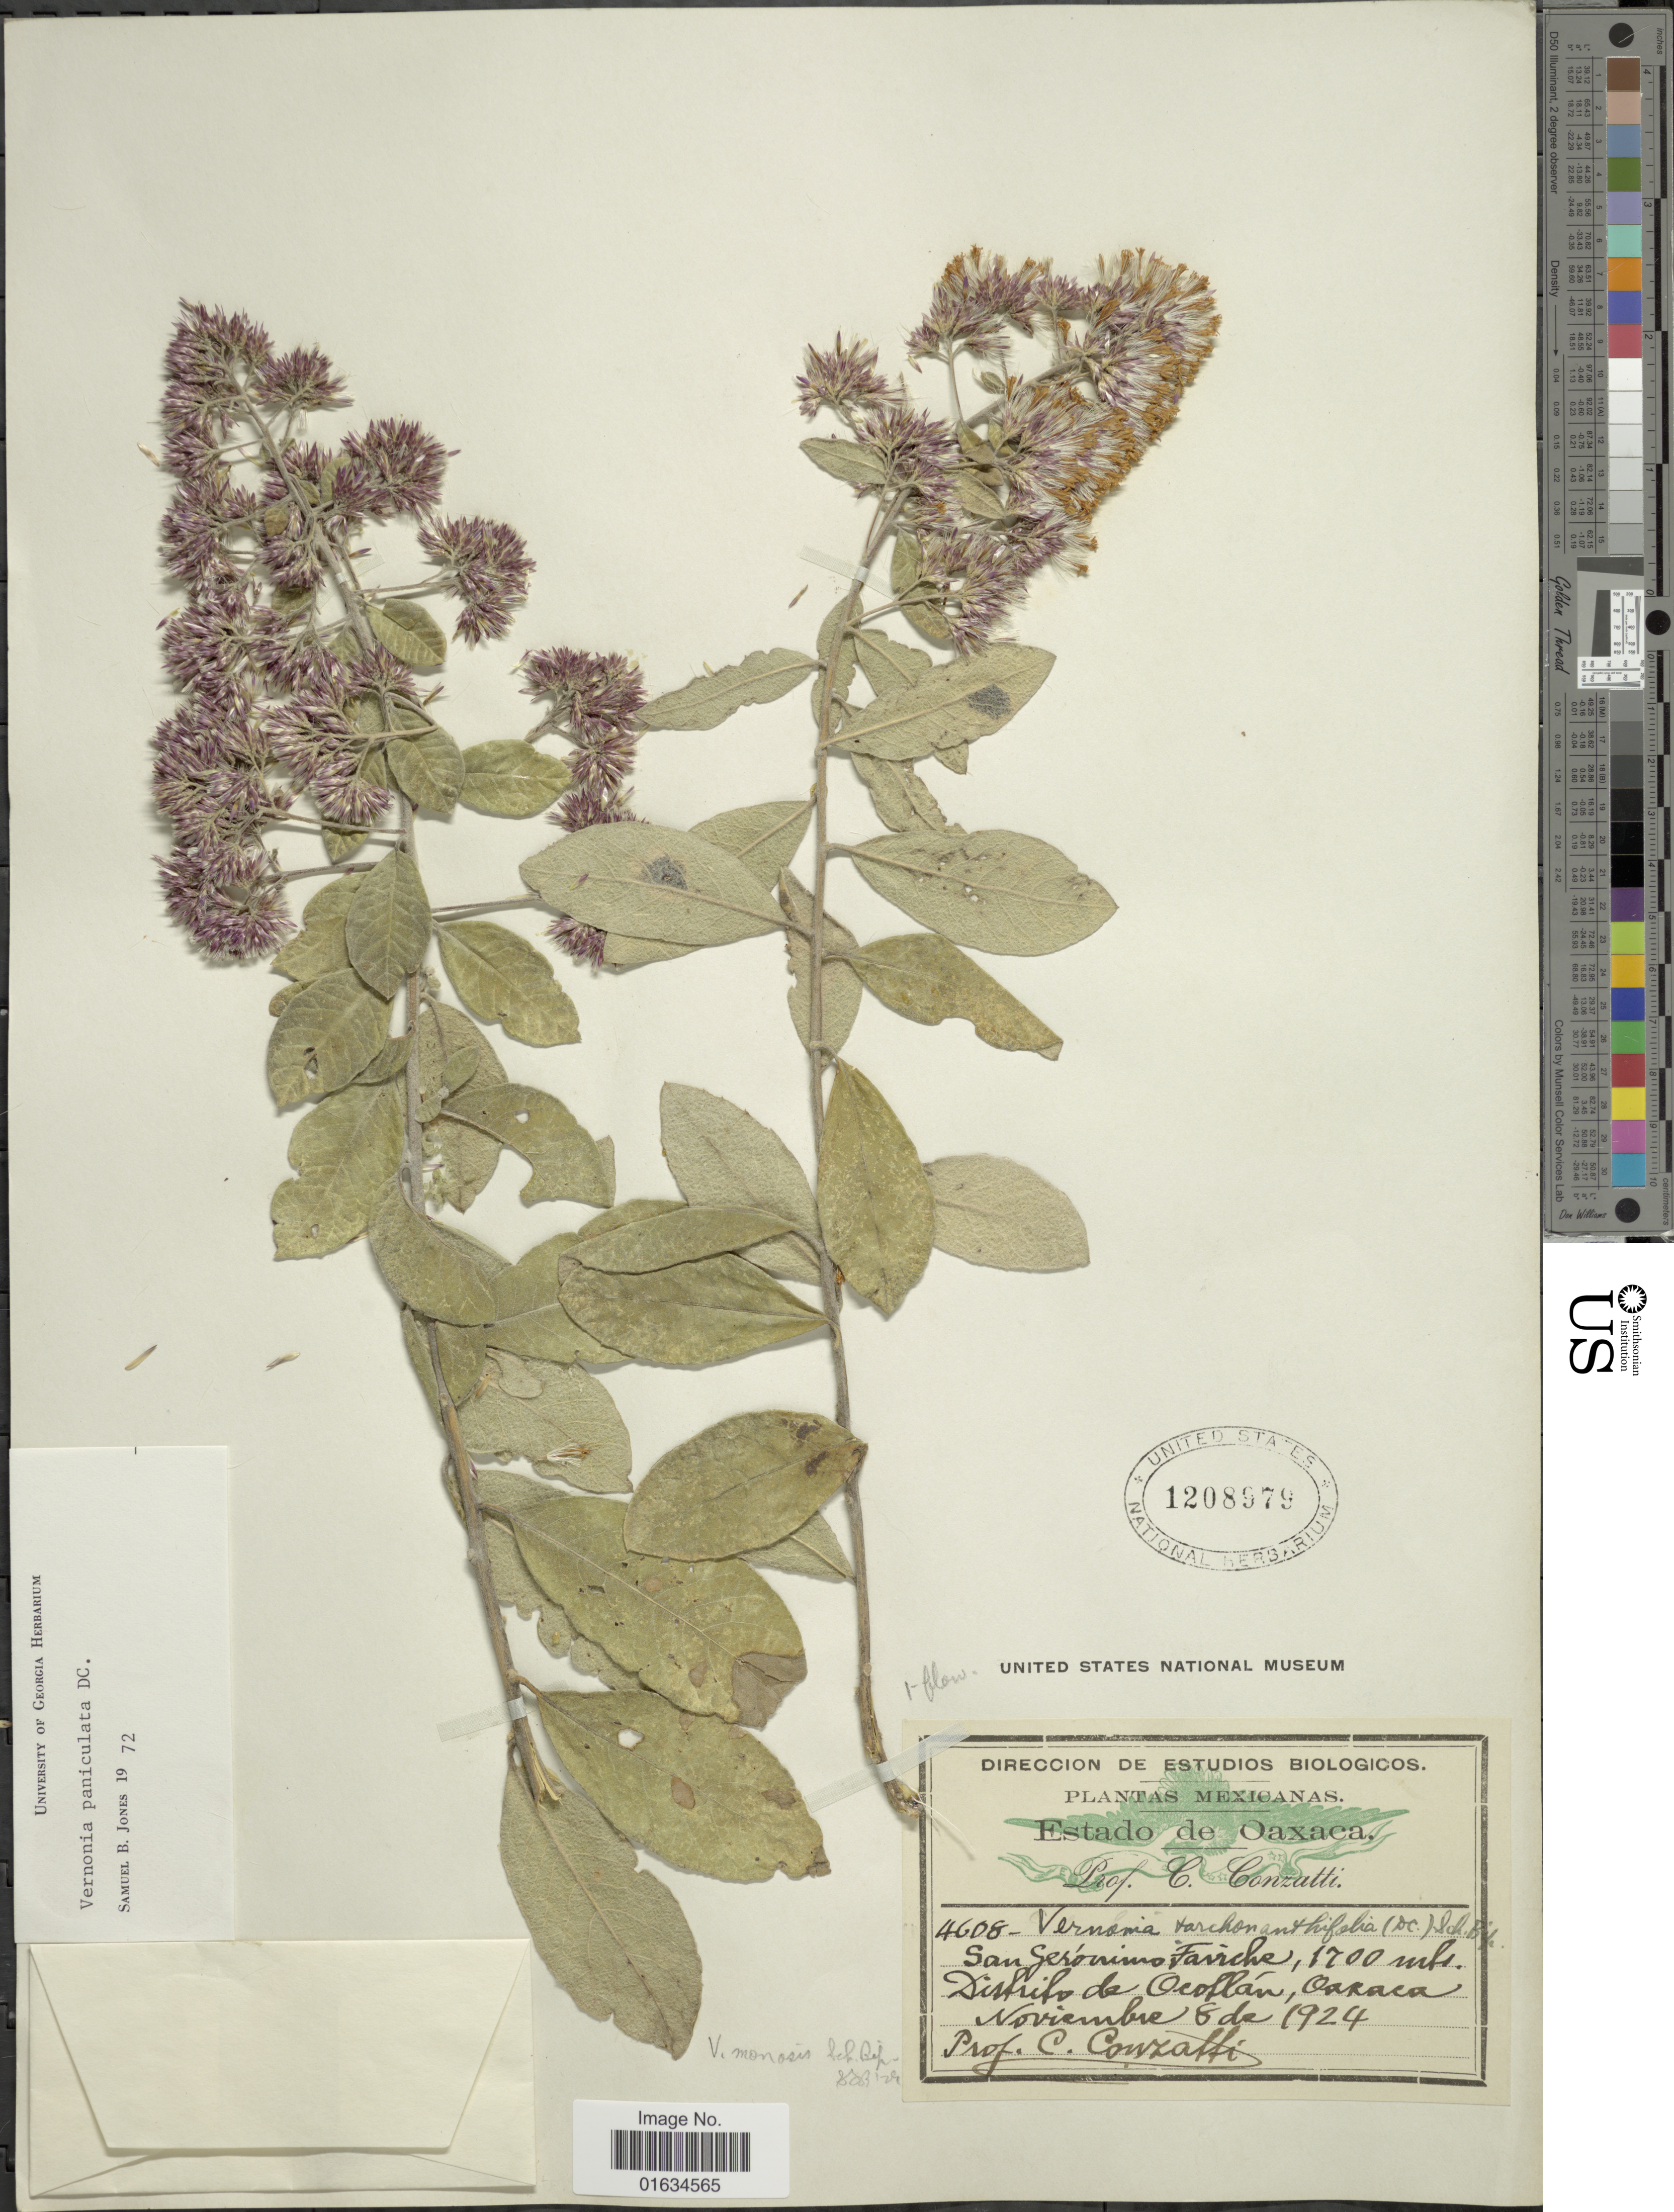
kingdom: Plantae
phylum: Tracheophyta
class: Magnoliopsida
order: Asterales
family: Asteraceae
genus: Vernonia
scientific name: Vernonia paniculata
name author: DC.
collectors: C. Conzatti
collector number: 4608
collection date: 1924-11-08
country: Mexico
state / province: Oaxaca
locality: San Jerónimo Taviche, Distrito de Ocotlán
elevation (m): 1700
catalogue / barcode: US 1208979